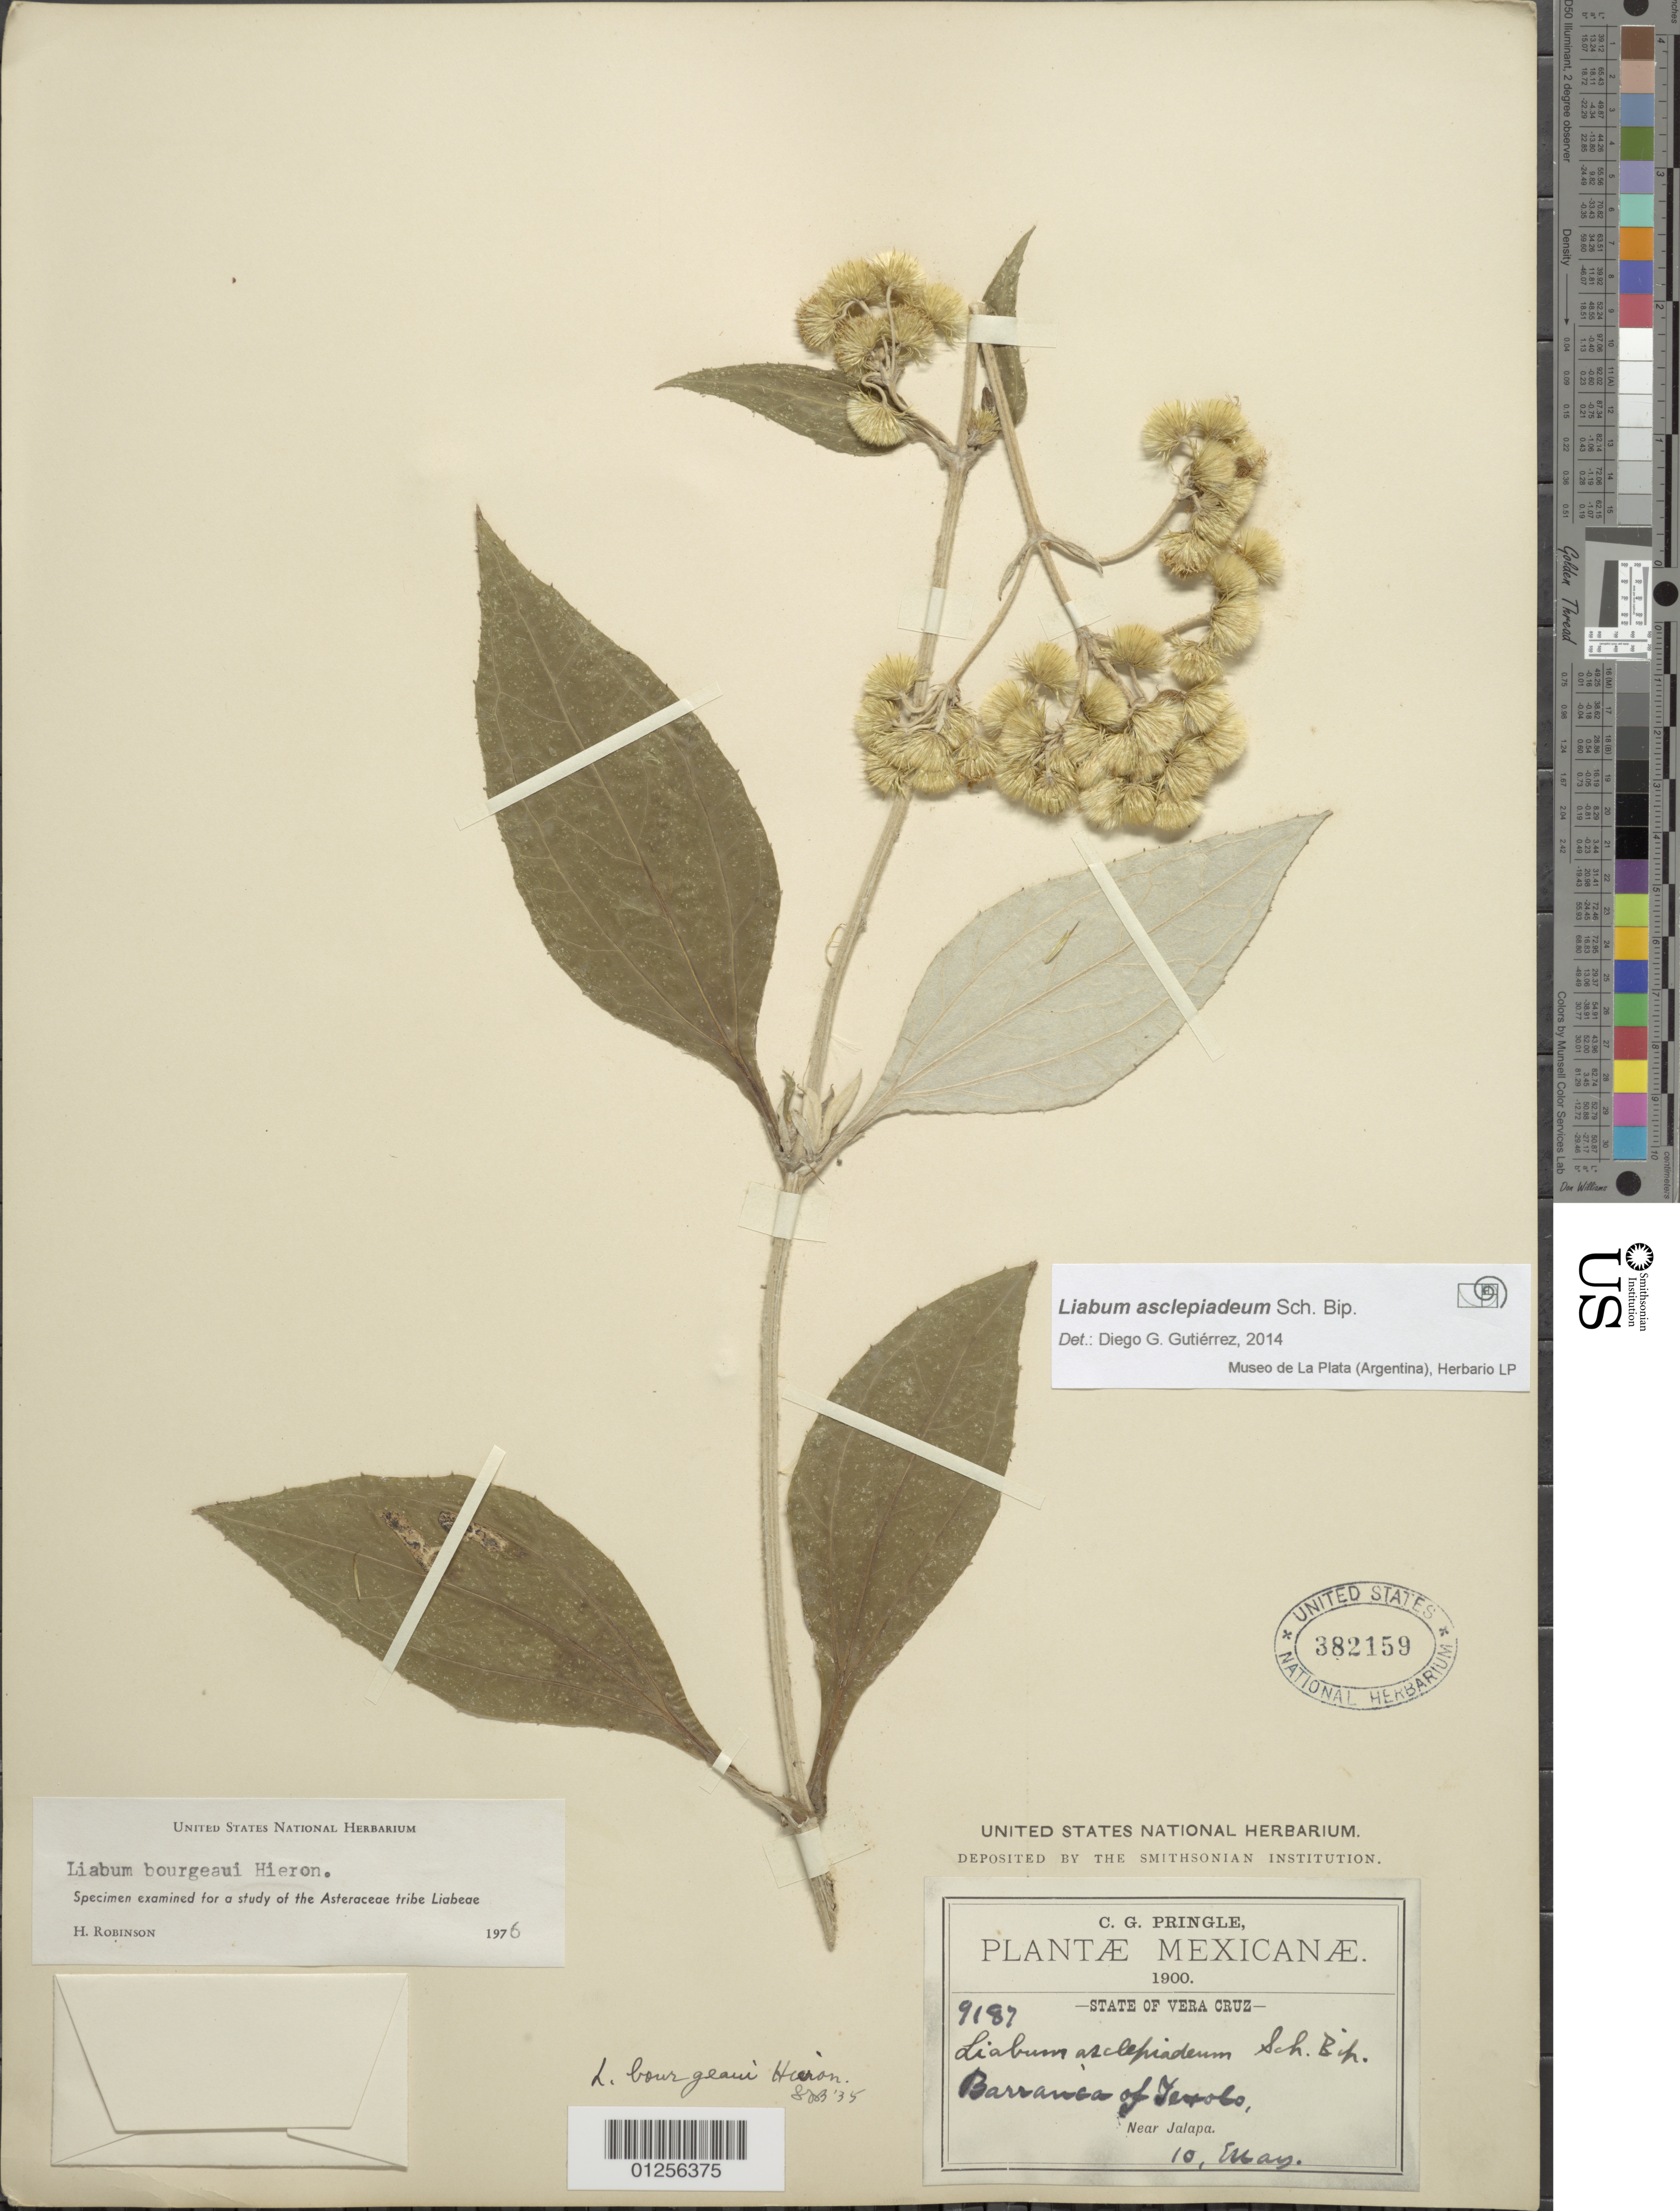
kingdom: Plantae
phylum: Tracheophyta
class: Magnoliopsida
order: Asterales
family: Asteraceae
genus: Liabum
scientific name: Liabum asclepiadeum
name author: Sch. Bip.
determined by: Gutierrez, D. G.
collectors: C. G. Pringle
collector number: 9187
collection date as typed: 10 May 1900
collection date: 1900-05-10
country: Mexico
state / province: Veracruz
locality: Jalapa, near; Barranca de Texolo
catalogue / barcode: US 382159